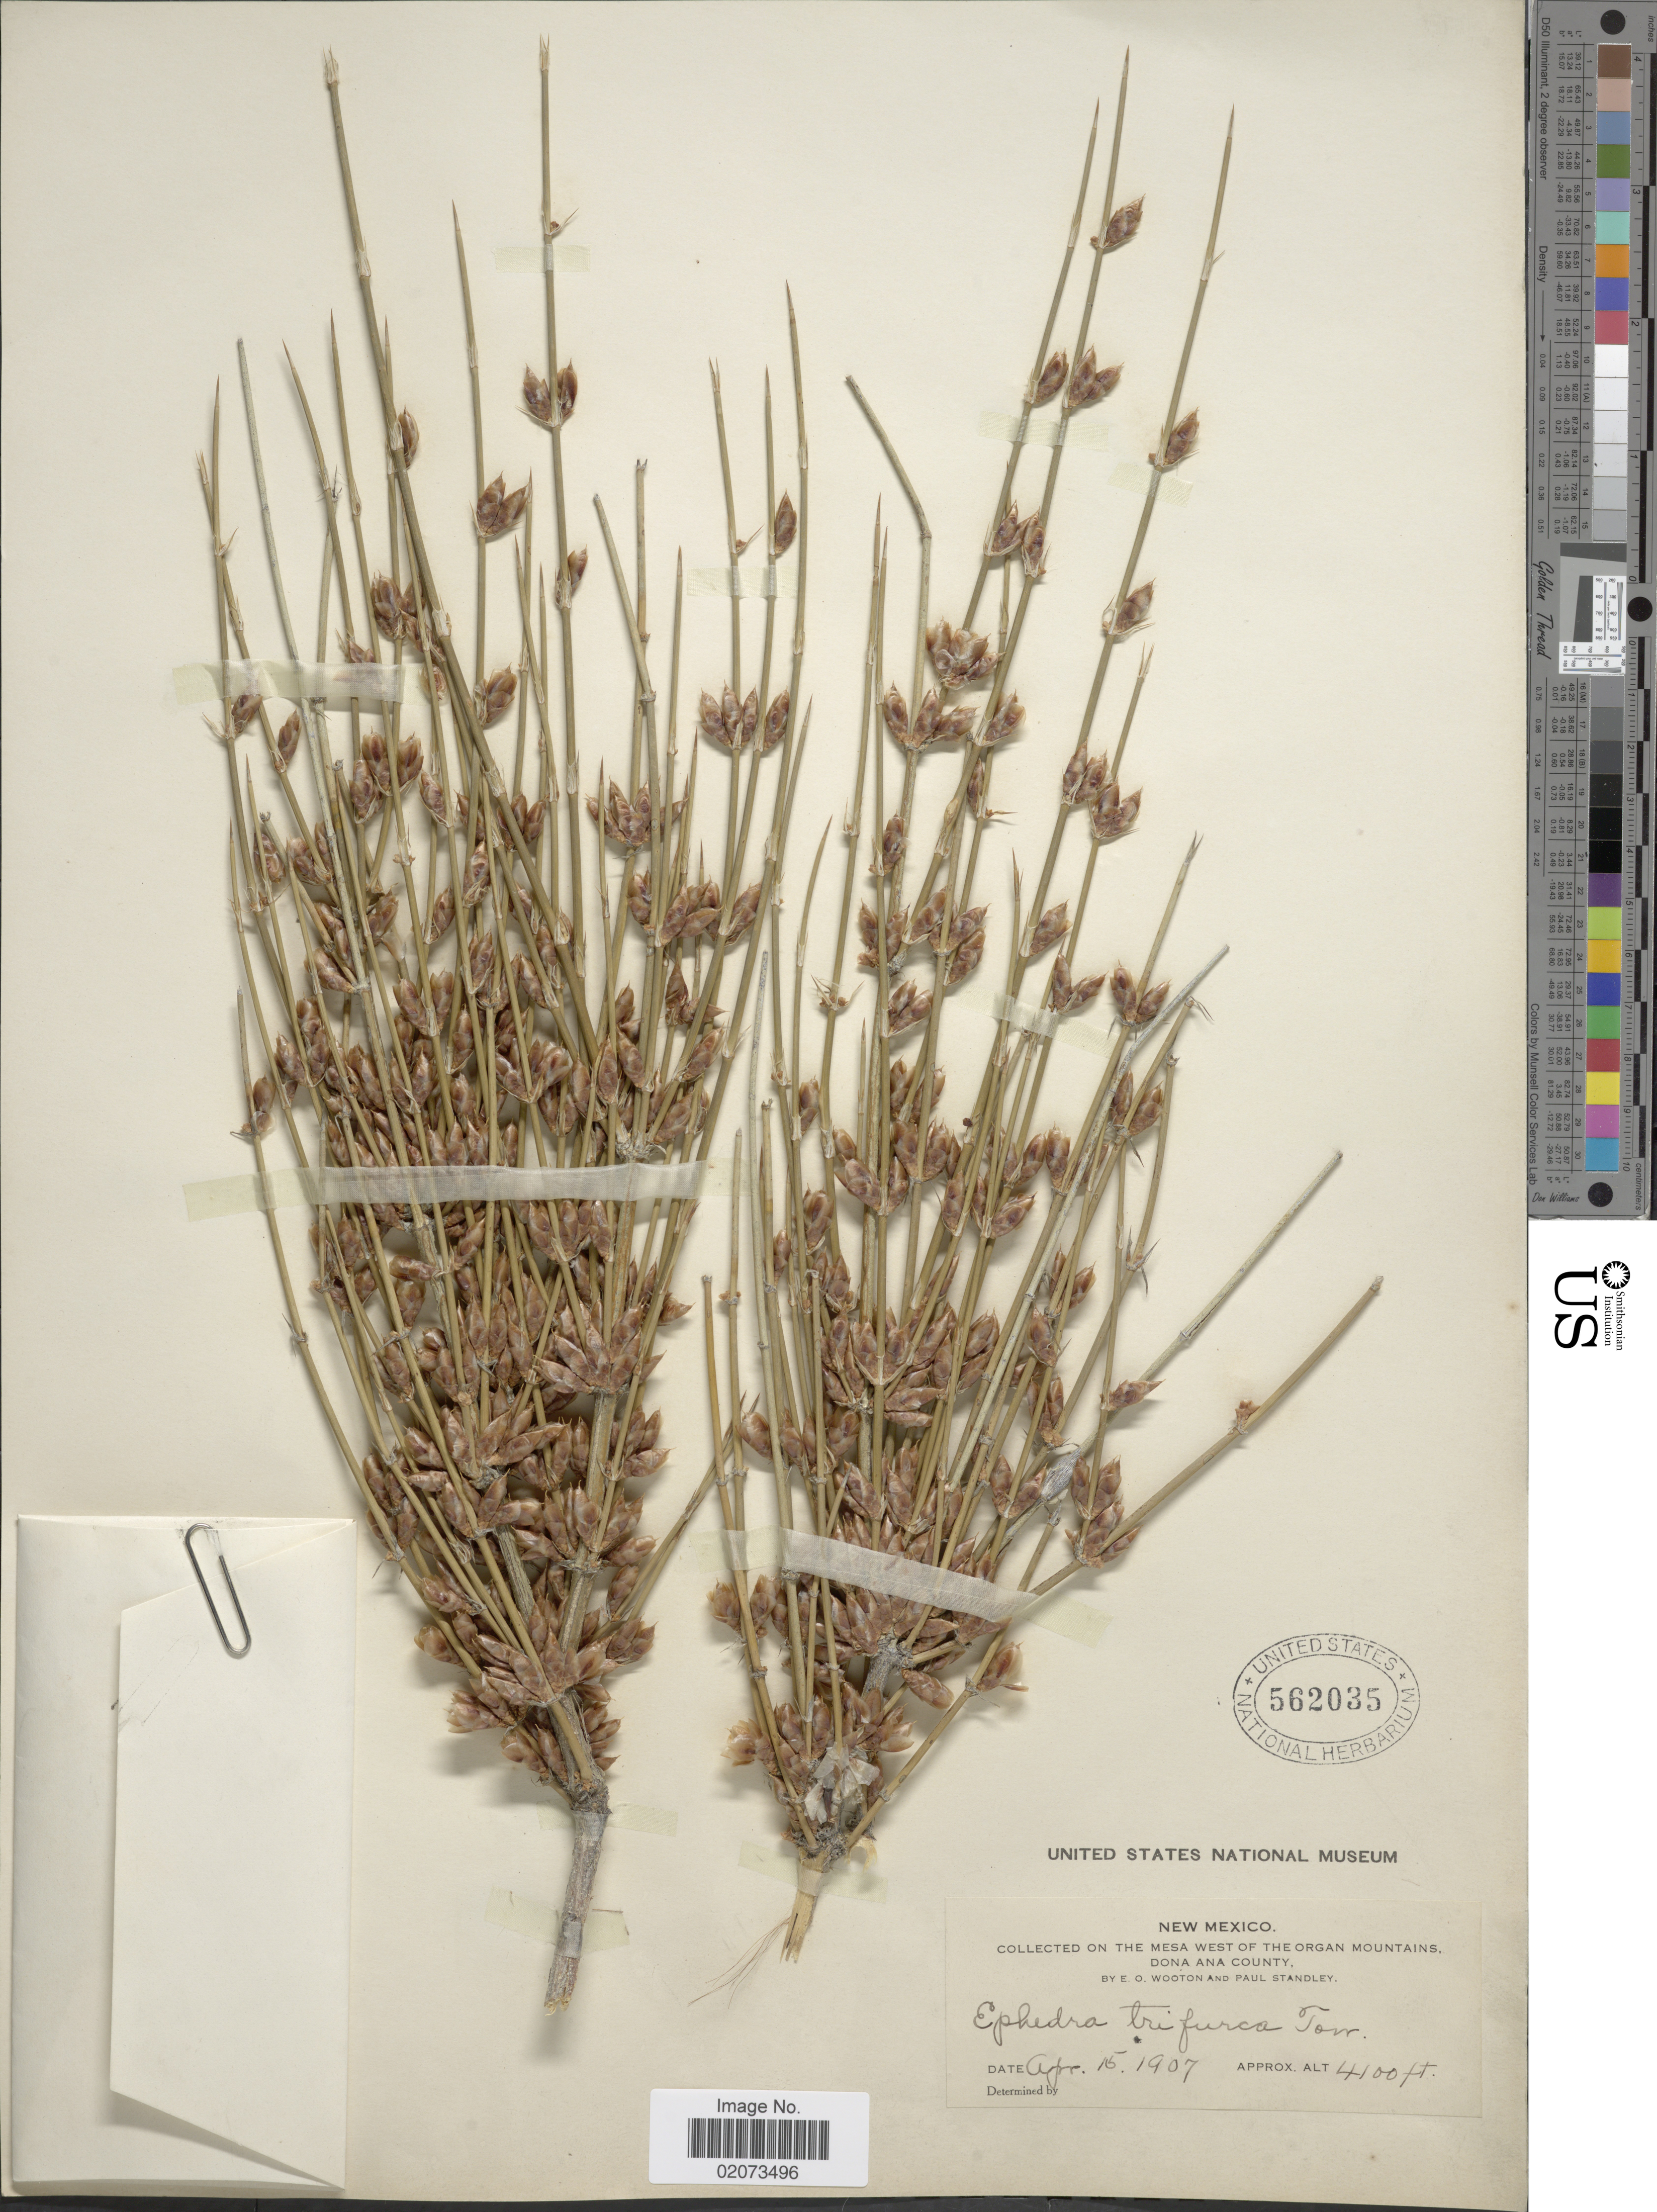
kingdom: Plantae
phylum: Tracheophyta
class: Gnetopsida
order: Ephedrales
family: Ephedraceae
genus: Ephedra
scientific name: Ephedra trifurca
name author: Torr. ex S. Watson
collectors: E. O. Wooton & P. C. Standley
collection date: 1907-04-15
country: United States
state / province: New Mexico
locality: On the mesa west of the Organ Mountains, Dona Ana County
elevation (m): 1250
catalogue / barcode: US 562035